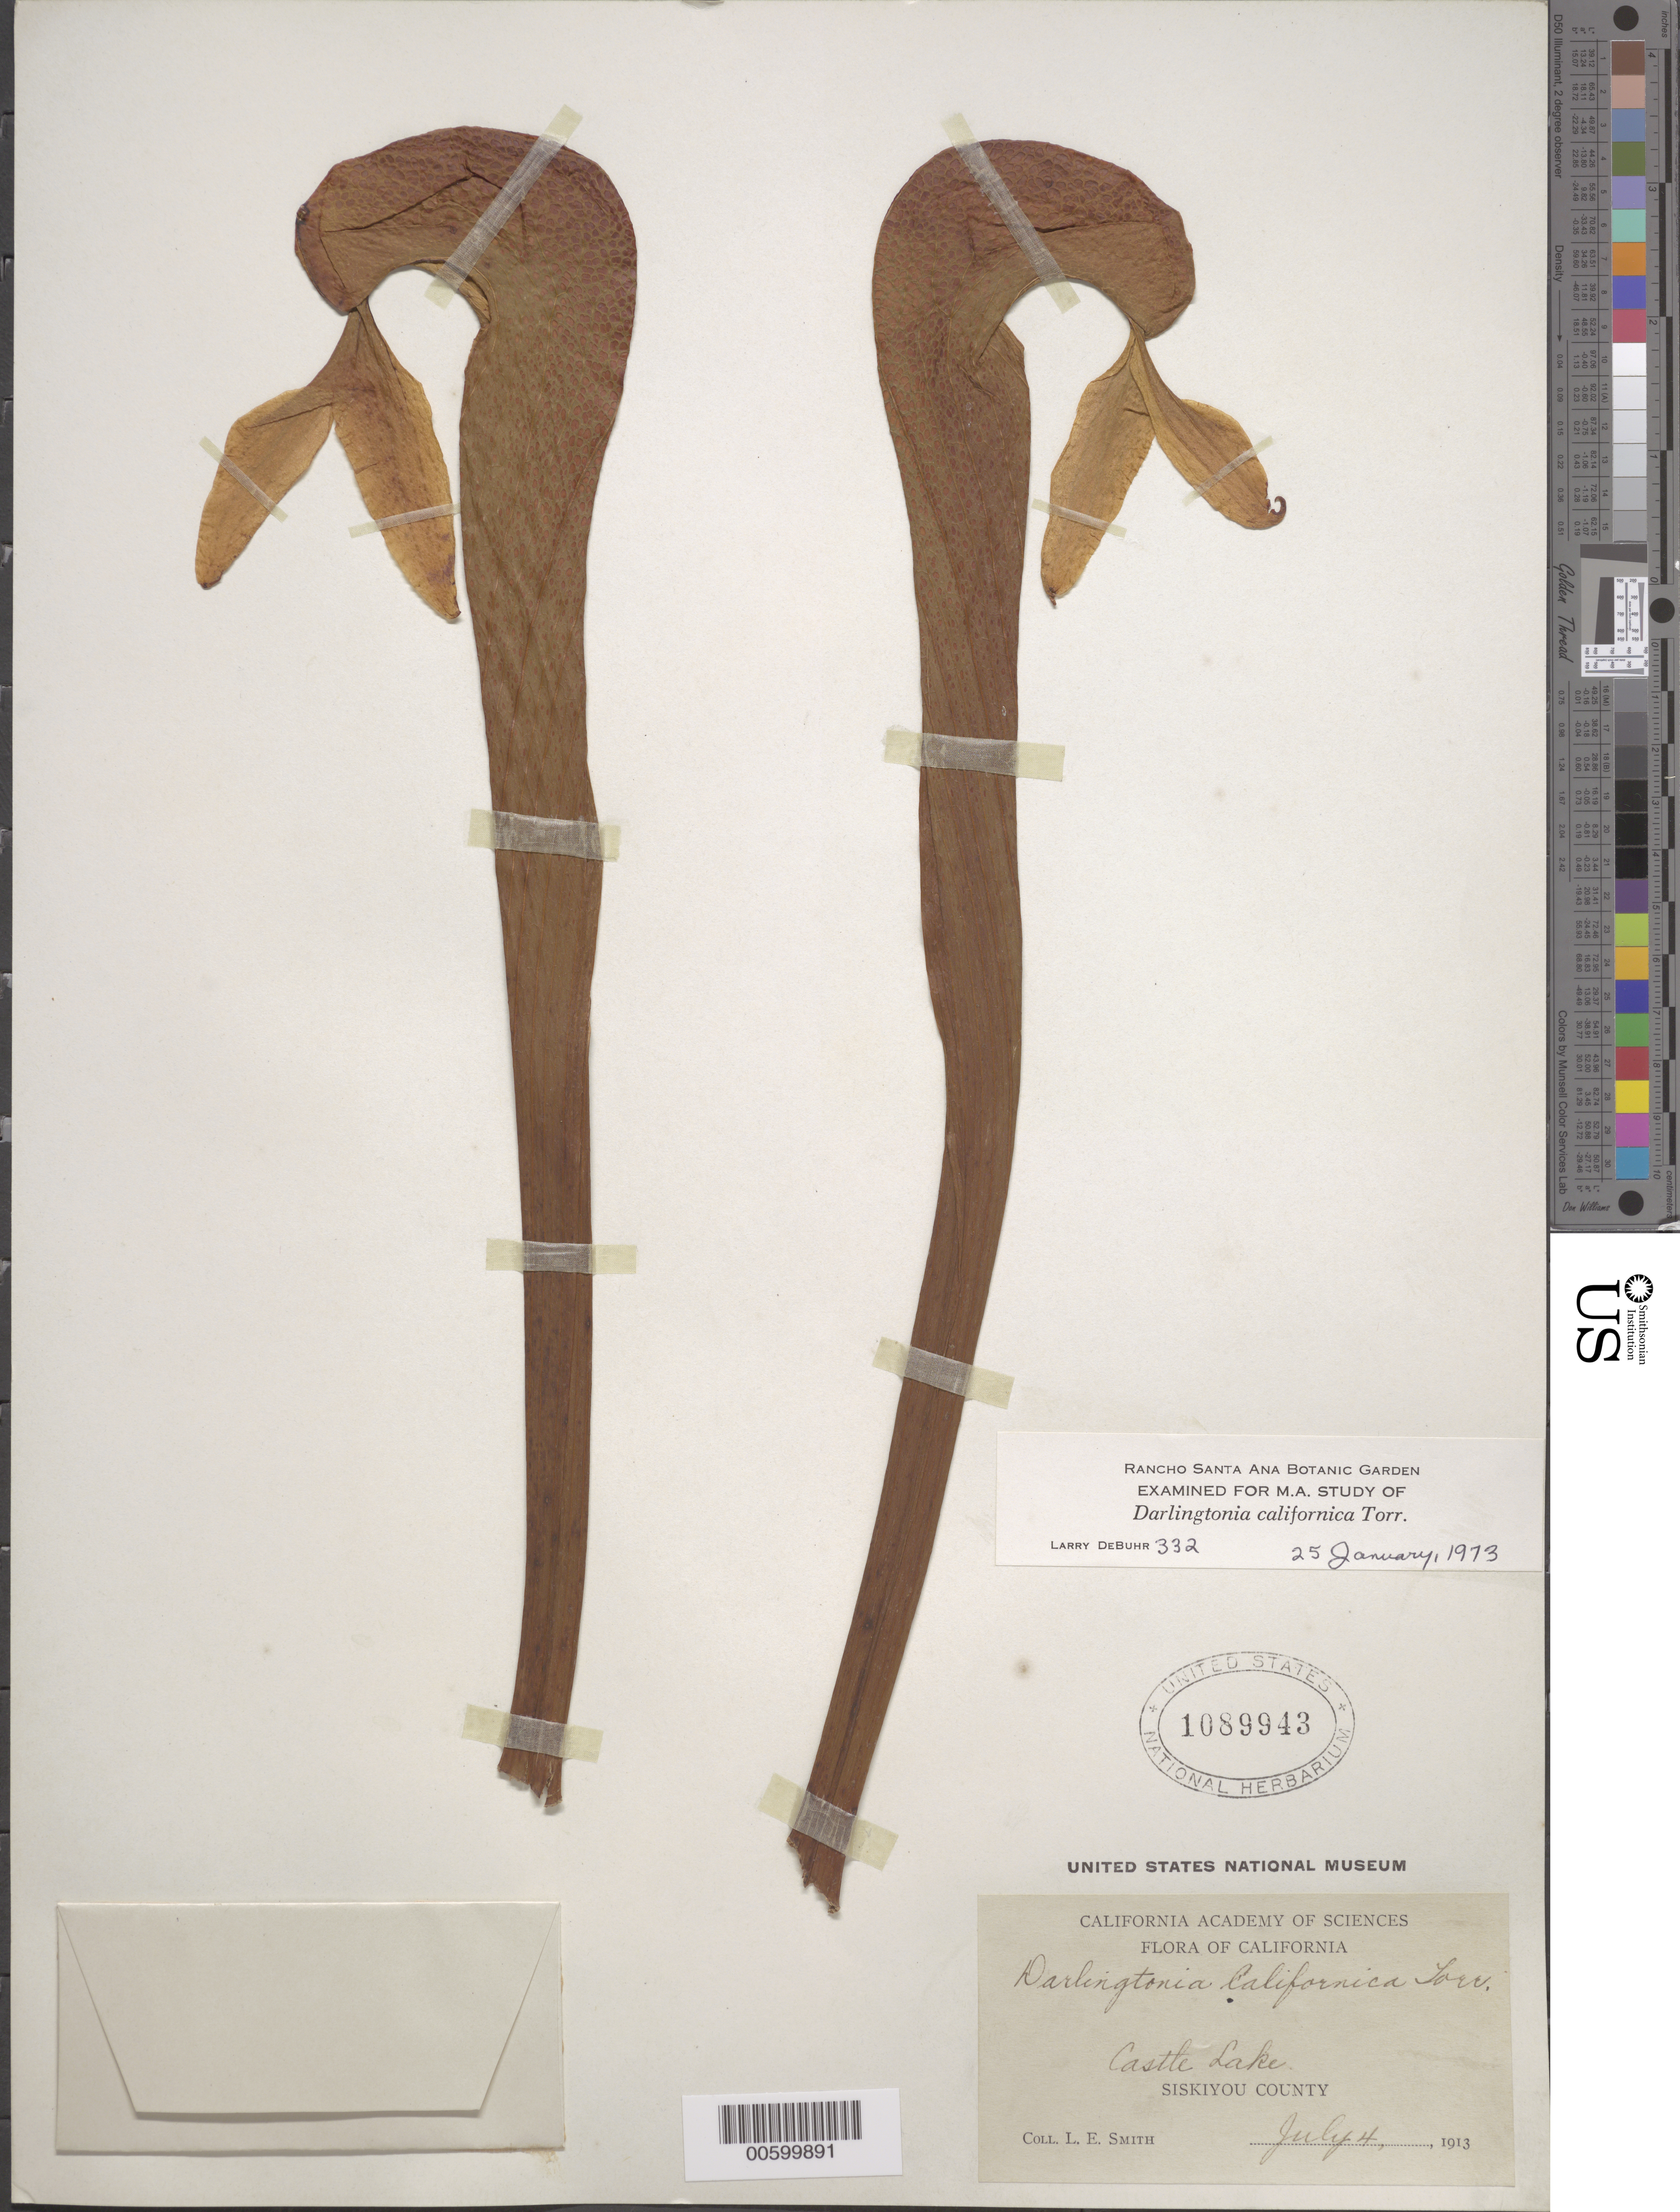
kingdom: Plantae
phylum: Tracheophyta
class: Magnoliopsida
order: Ericales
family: Sarraceniaceae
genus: Darlingtonia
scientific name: Darlingtonia californica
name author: Torr.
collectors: L. E. Smith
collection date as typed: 04 Jul 1913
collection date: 1913-07-04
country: United States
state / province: California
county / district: Siskiyou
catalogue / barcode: US 1089943